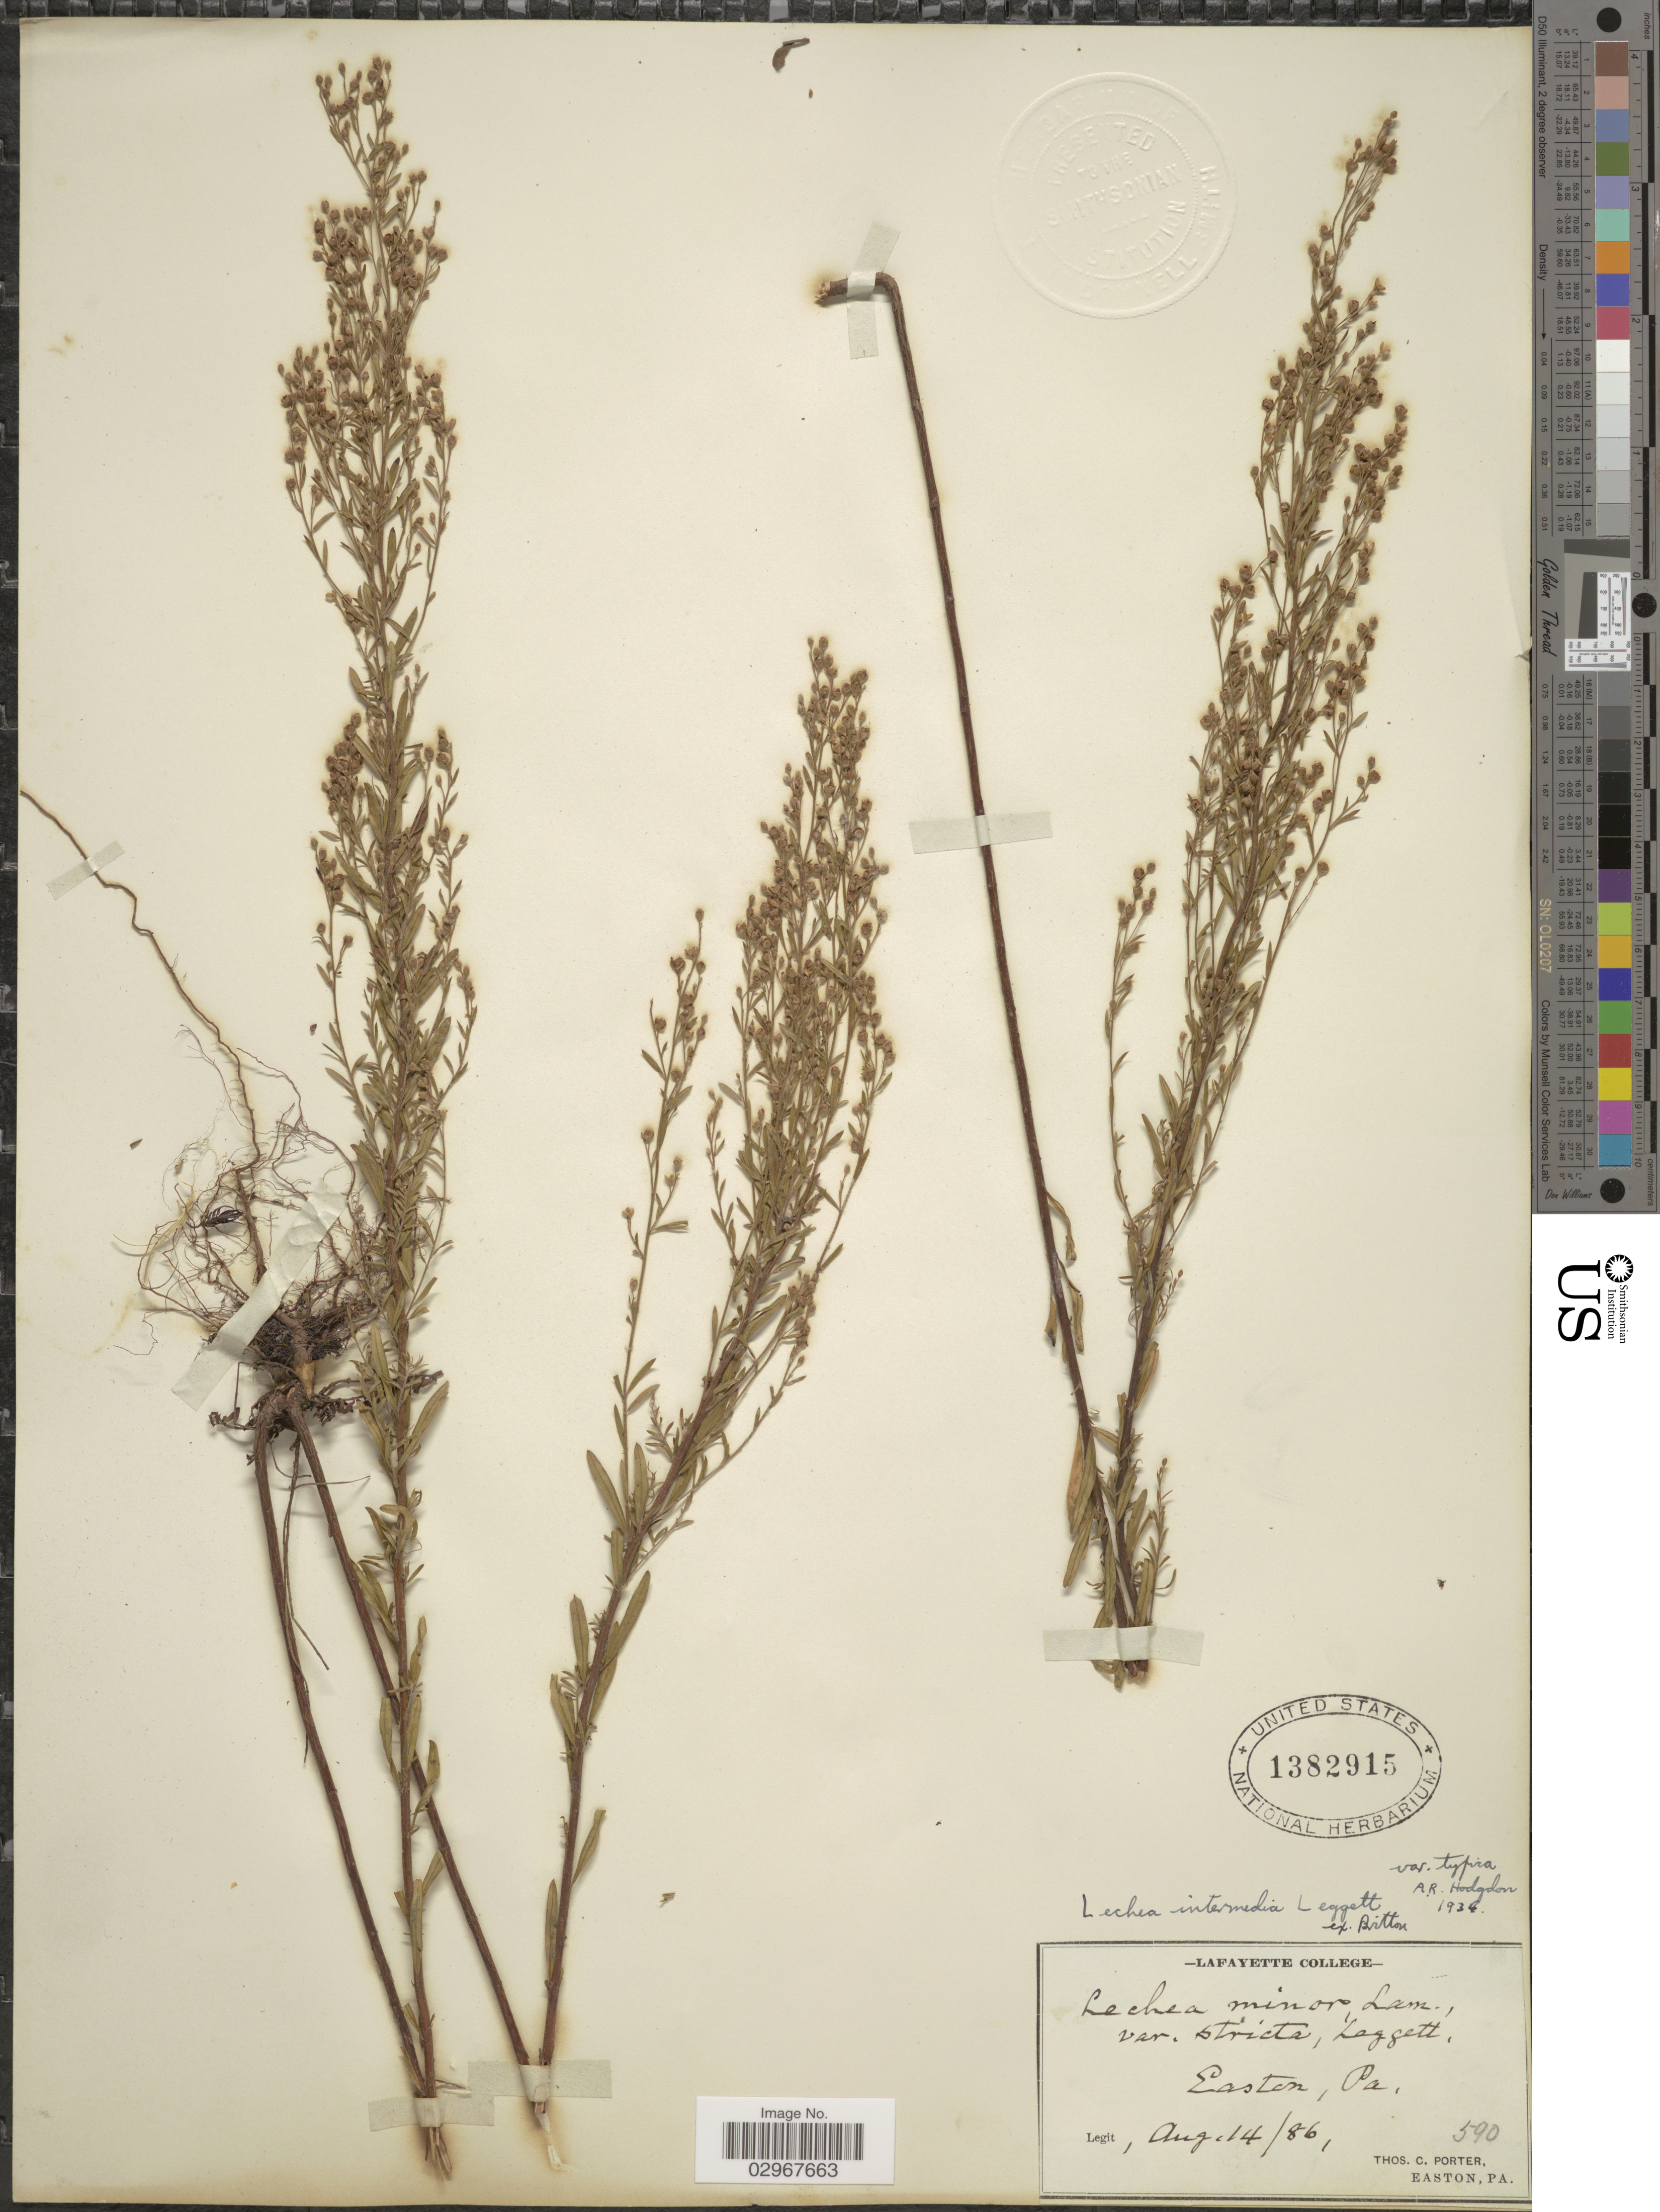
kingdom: Plantae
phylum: Tracheophyta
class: Magnoliopsida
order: Malvales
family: Cistaceae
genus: Lechea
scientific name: Lechea intermedia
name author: Legg. ex Britton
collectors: T. Porter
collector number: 590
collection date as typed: Transcribed d/m/y: 14/8/86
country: United States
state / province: Pennsylvania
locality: Easton, Pa.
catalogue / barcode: US 1382915